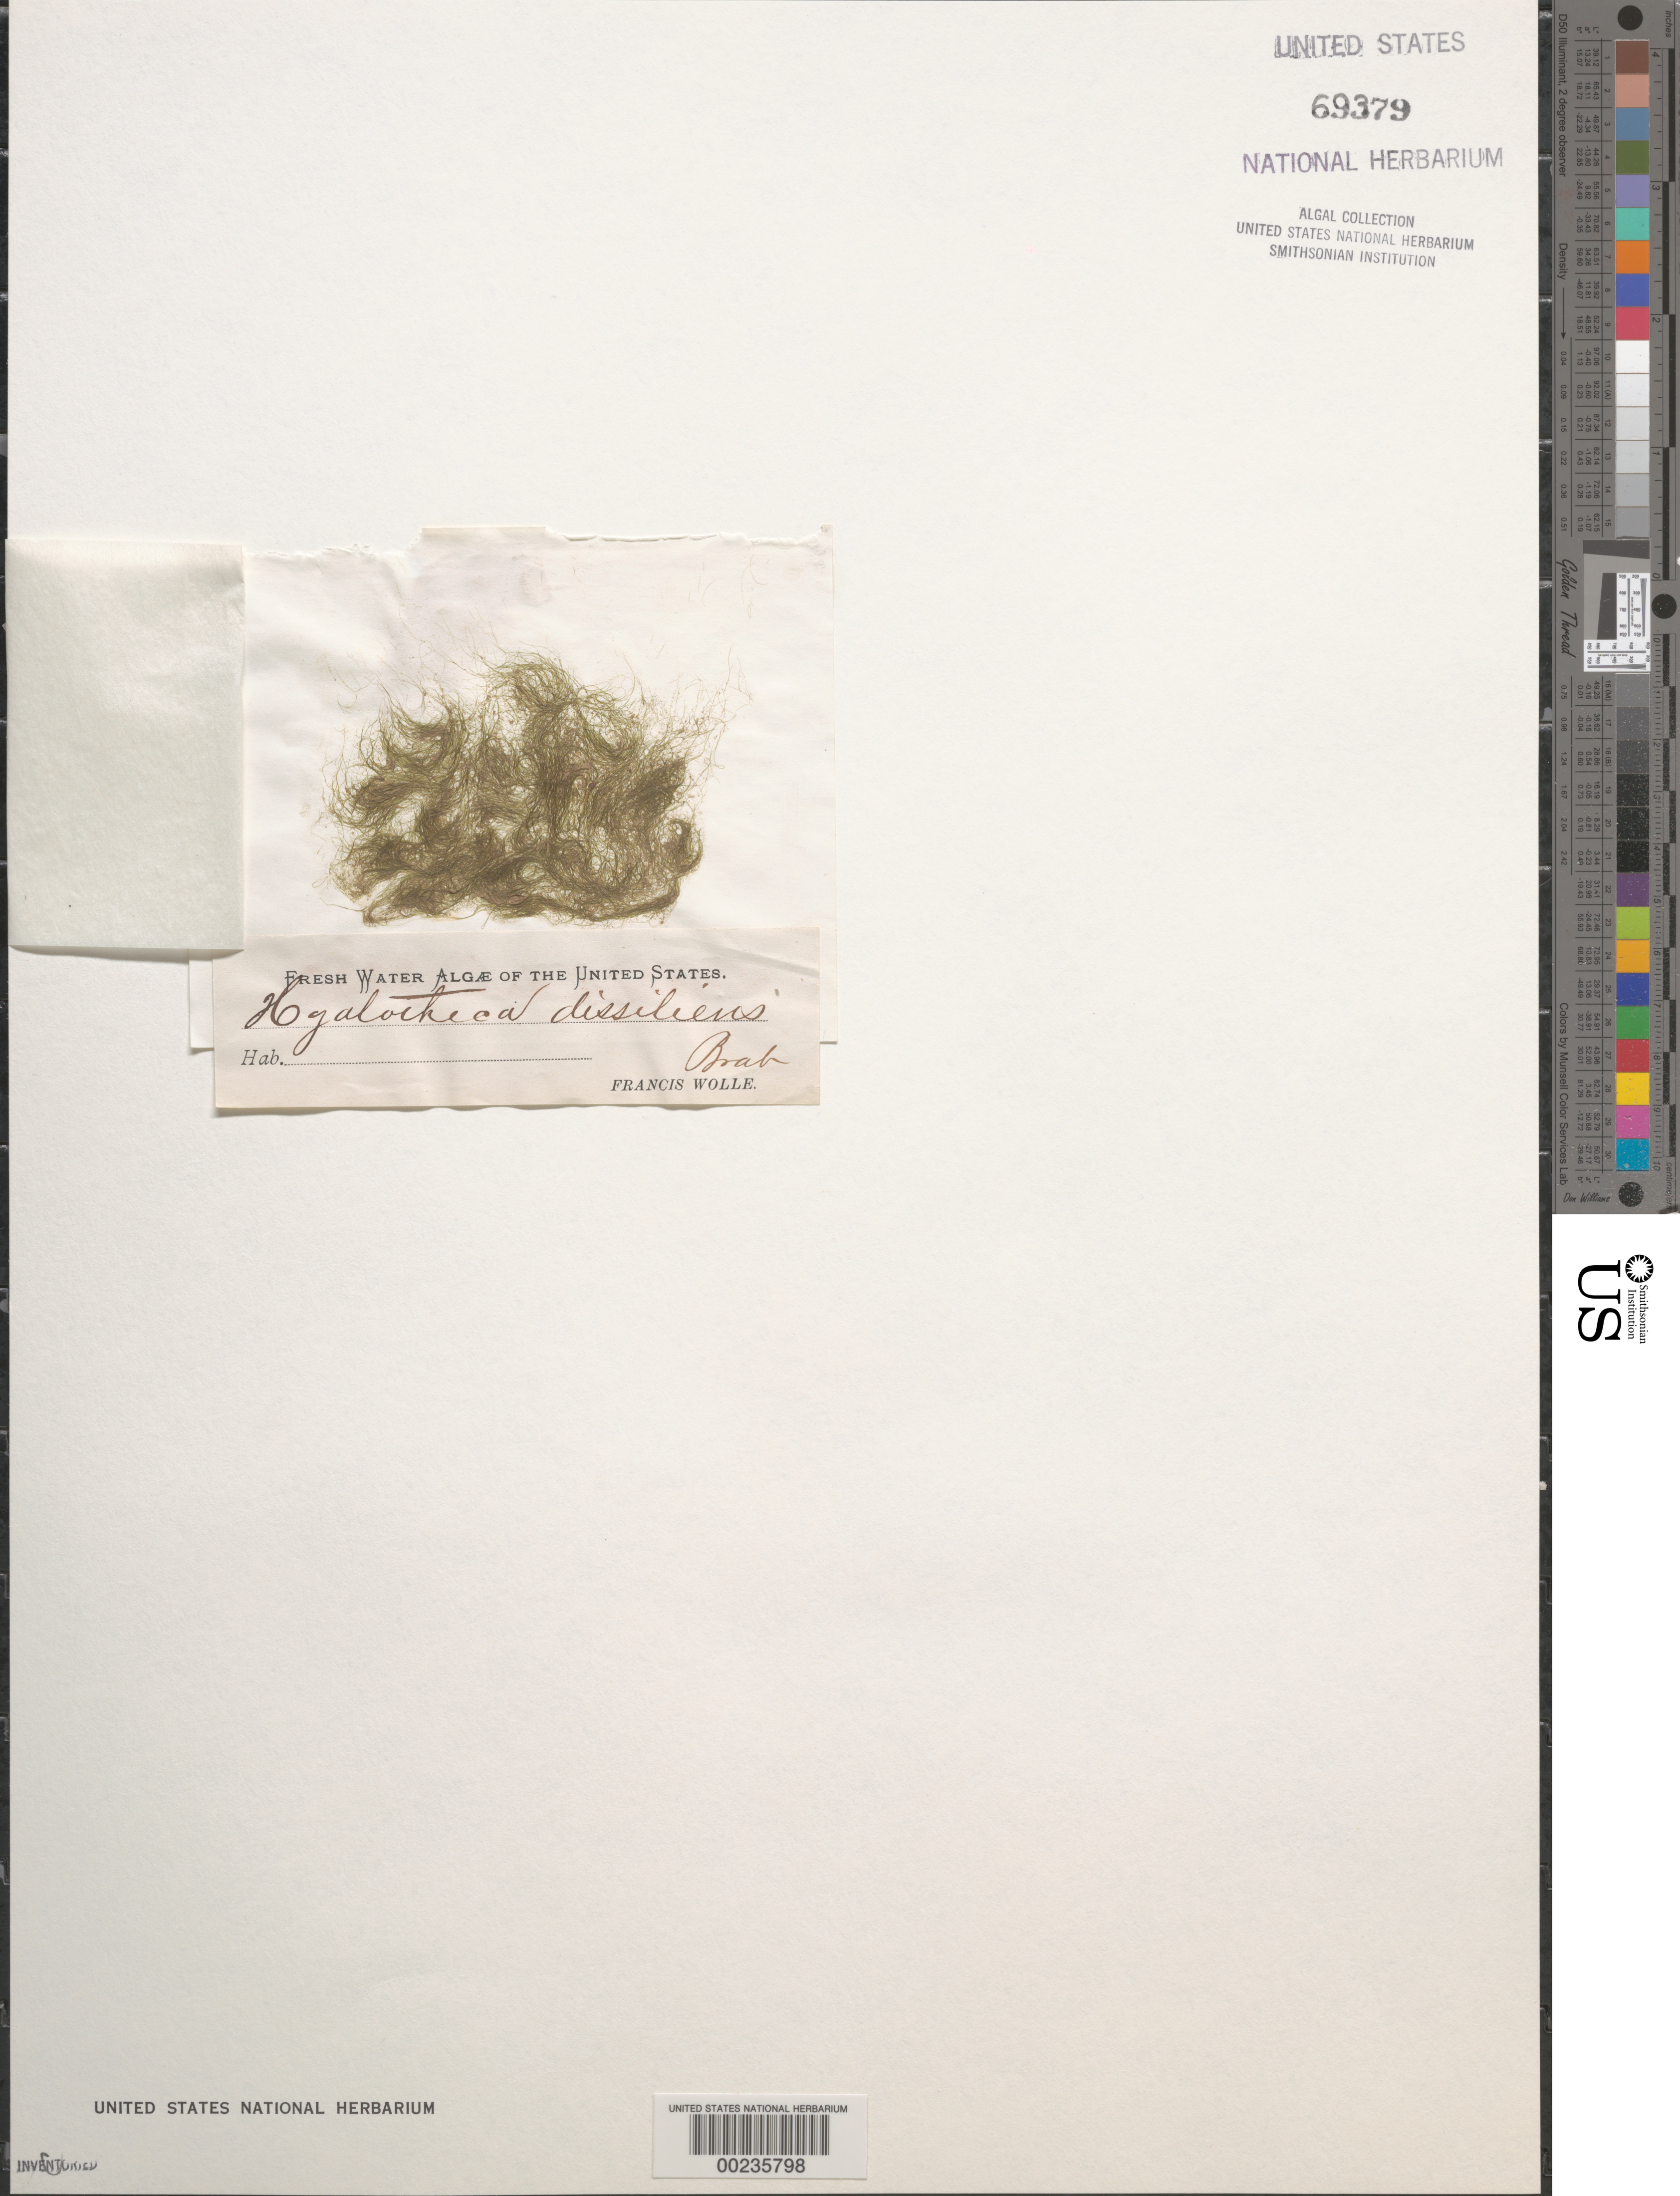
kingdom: Plantae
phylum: Charophyta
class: Zygnematophyceae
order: Zygnematales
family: Desmidiaceae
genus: Hyalotheca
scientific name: Hyalotheca dissiliens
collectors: F. Wolle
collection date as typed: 18--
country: United States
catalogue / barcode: US 69379